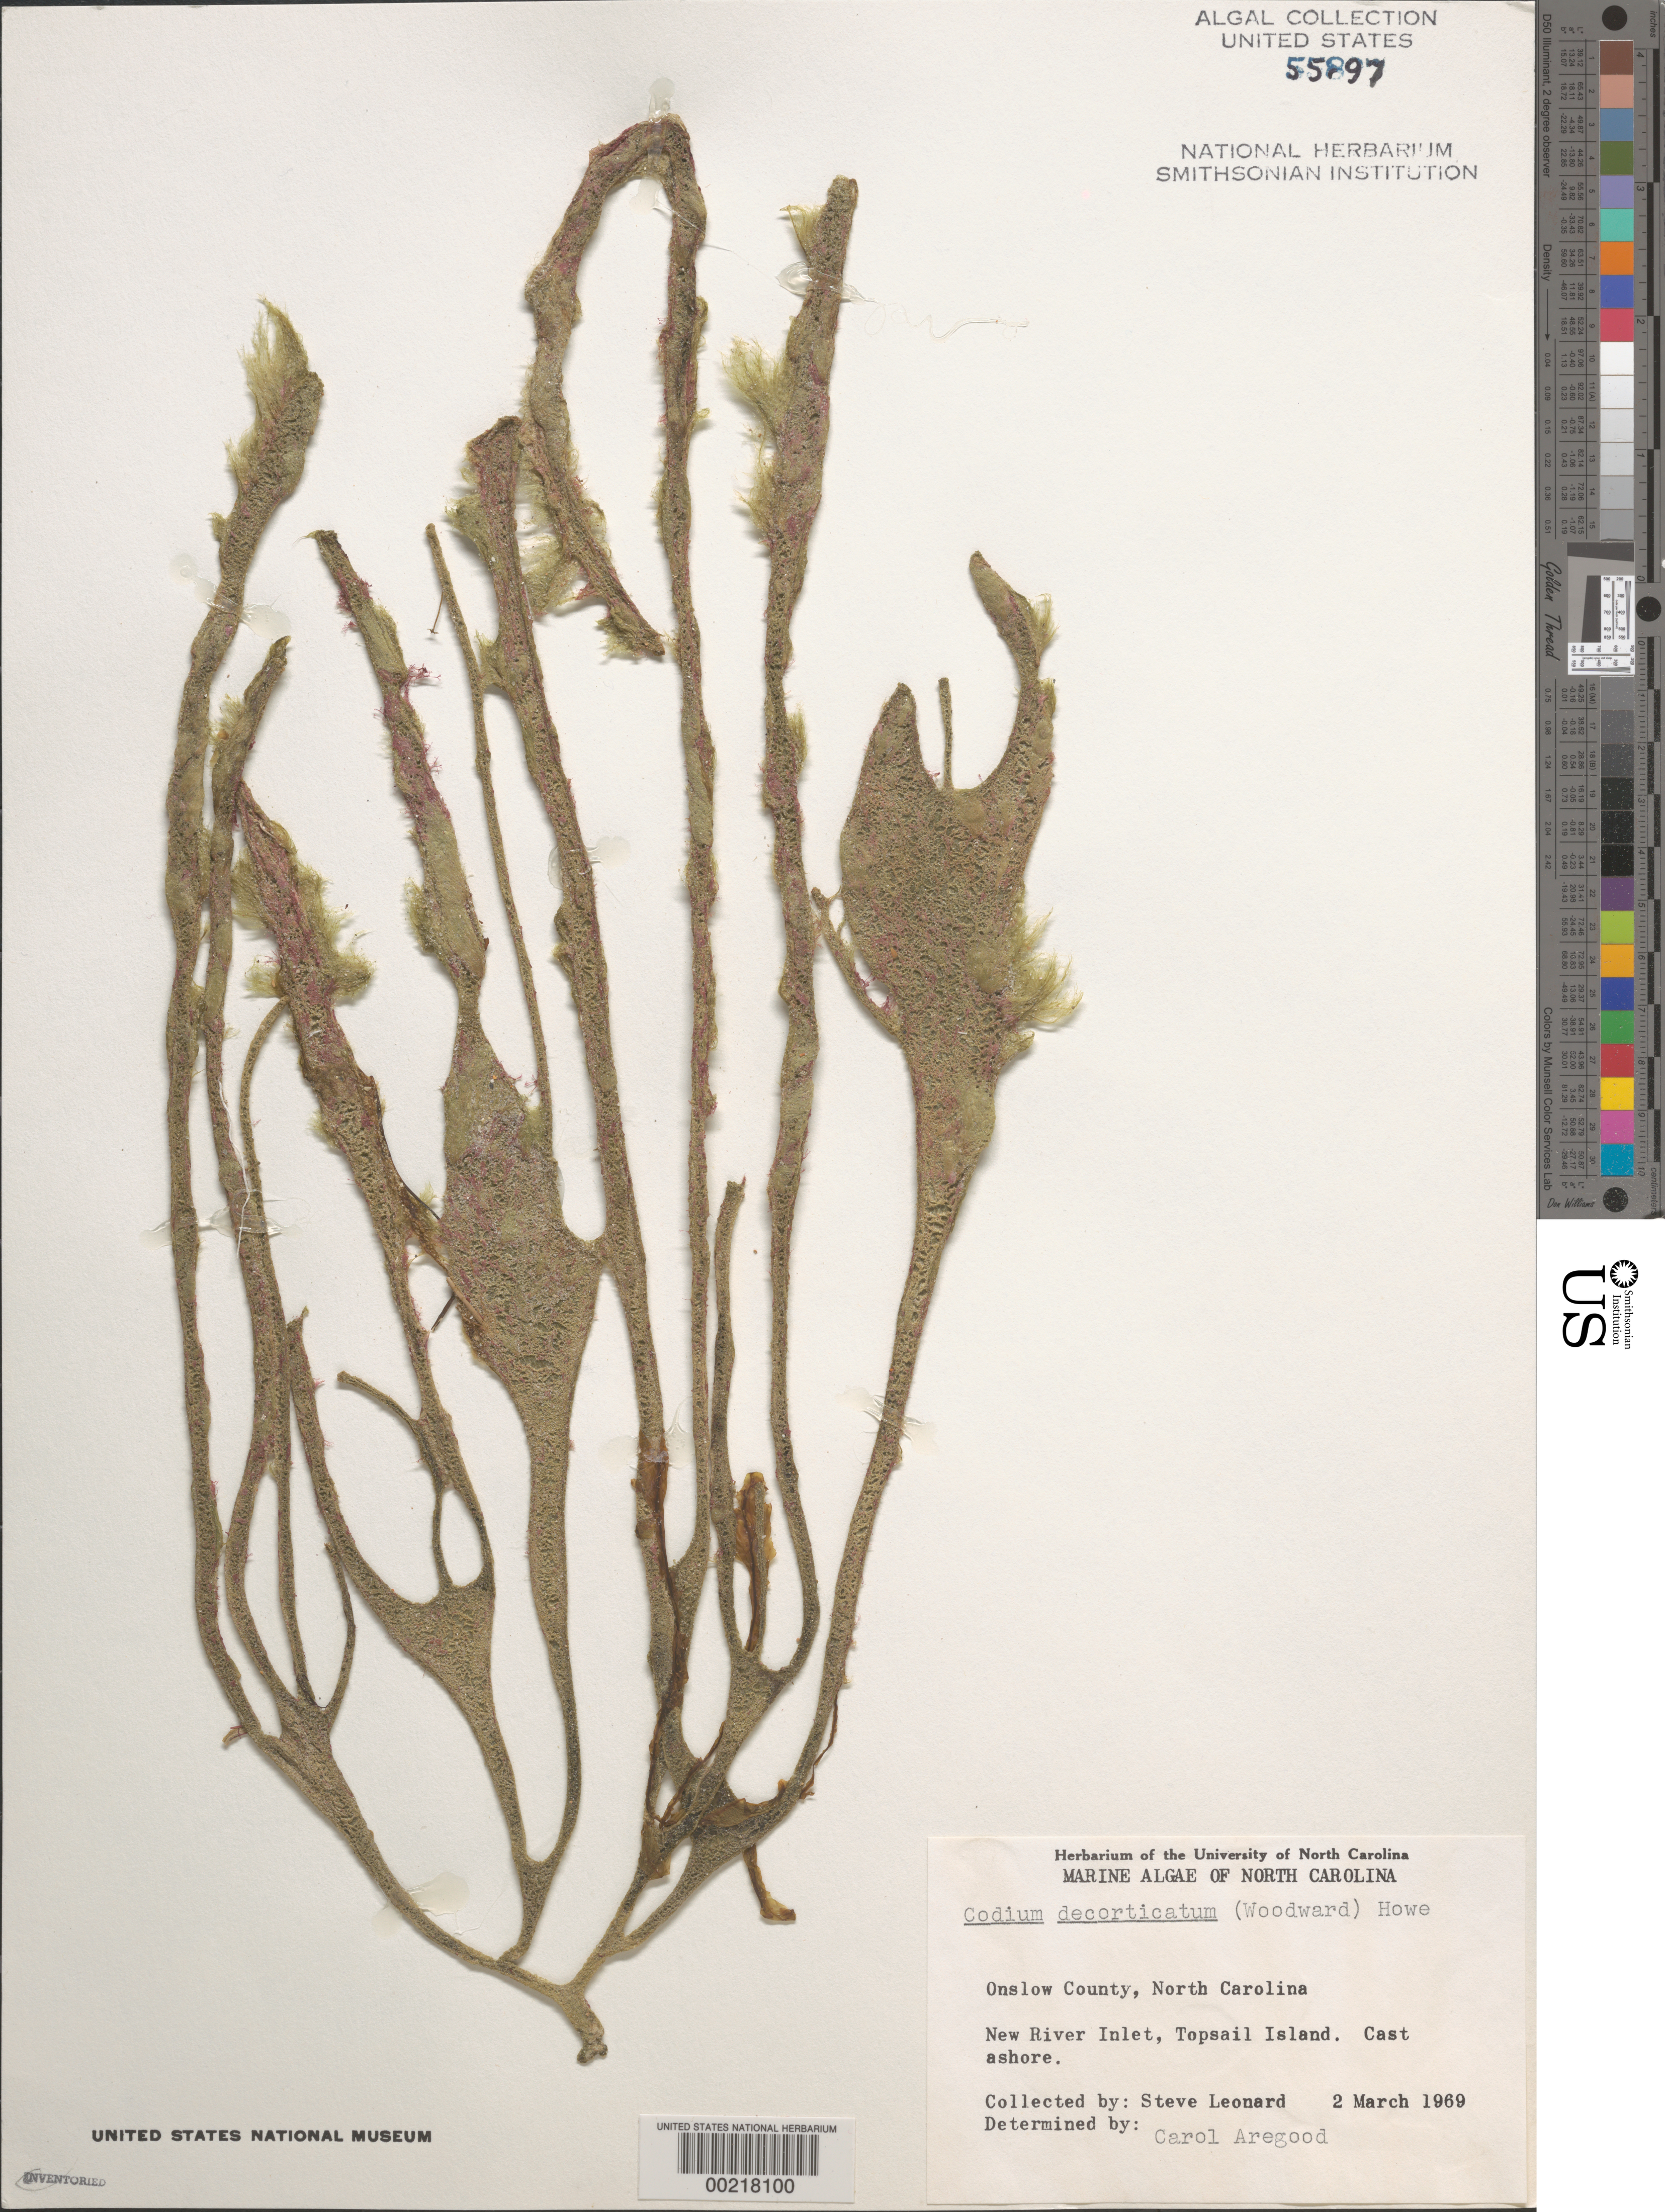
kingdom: Plantae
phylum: Chlorophyta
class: Ulvophyceae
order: Bryopsidales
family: Codiaceae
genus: Codium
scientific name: Codium decorticatum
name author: (Woodw.) M. Howe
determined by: Aregood, C. C.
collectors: S. Leonard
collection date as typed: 02 Mar 1969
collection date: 1969-03-02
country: United States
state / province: North Carolina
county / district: Onslow County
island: Topsail Island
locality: New River Inlet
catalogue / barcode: US 55897